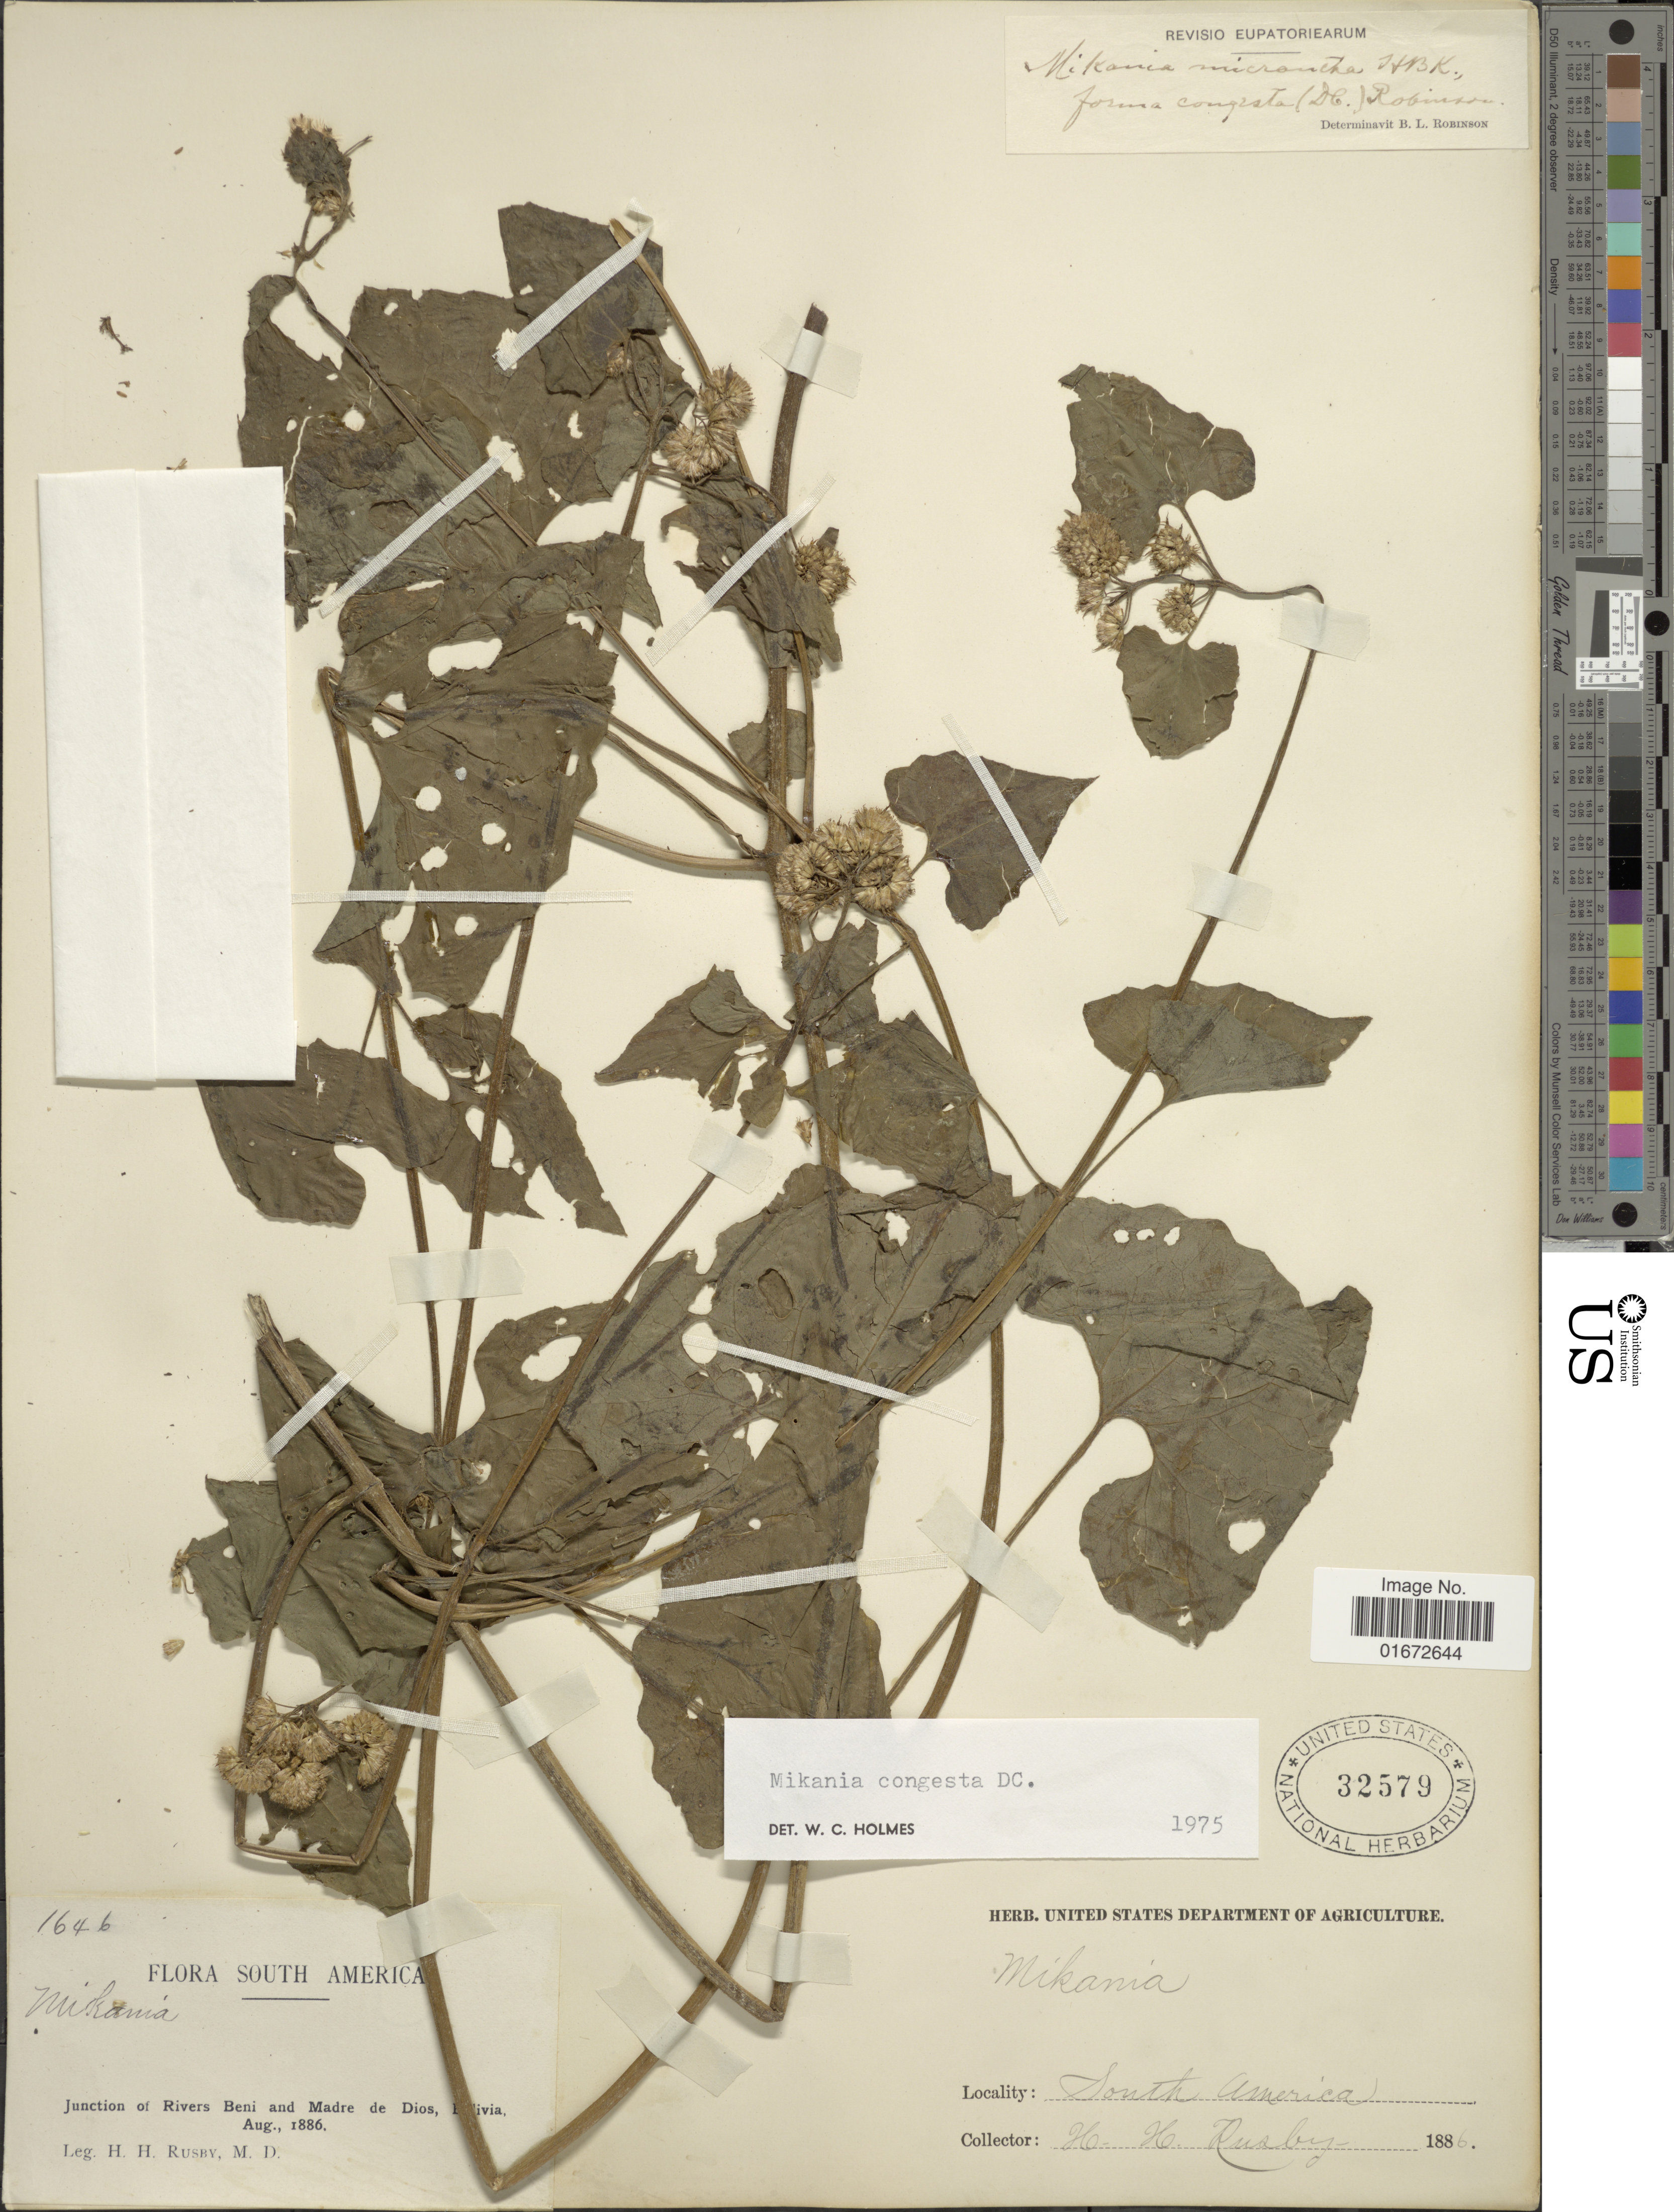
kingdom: Plantae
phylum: Tracheophyta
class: Magnoliopsida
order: Asterales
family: Asteraceae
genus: Mikania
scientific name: Mikania congesta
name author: DC.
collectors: H. H. Rusby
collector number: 1646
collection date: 1886-08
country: Bolivia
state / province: Beni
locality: Junction of Rivers Beni and Madre de Dios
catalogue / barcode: US 32579